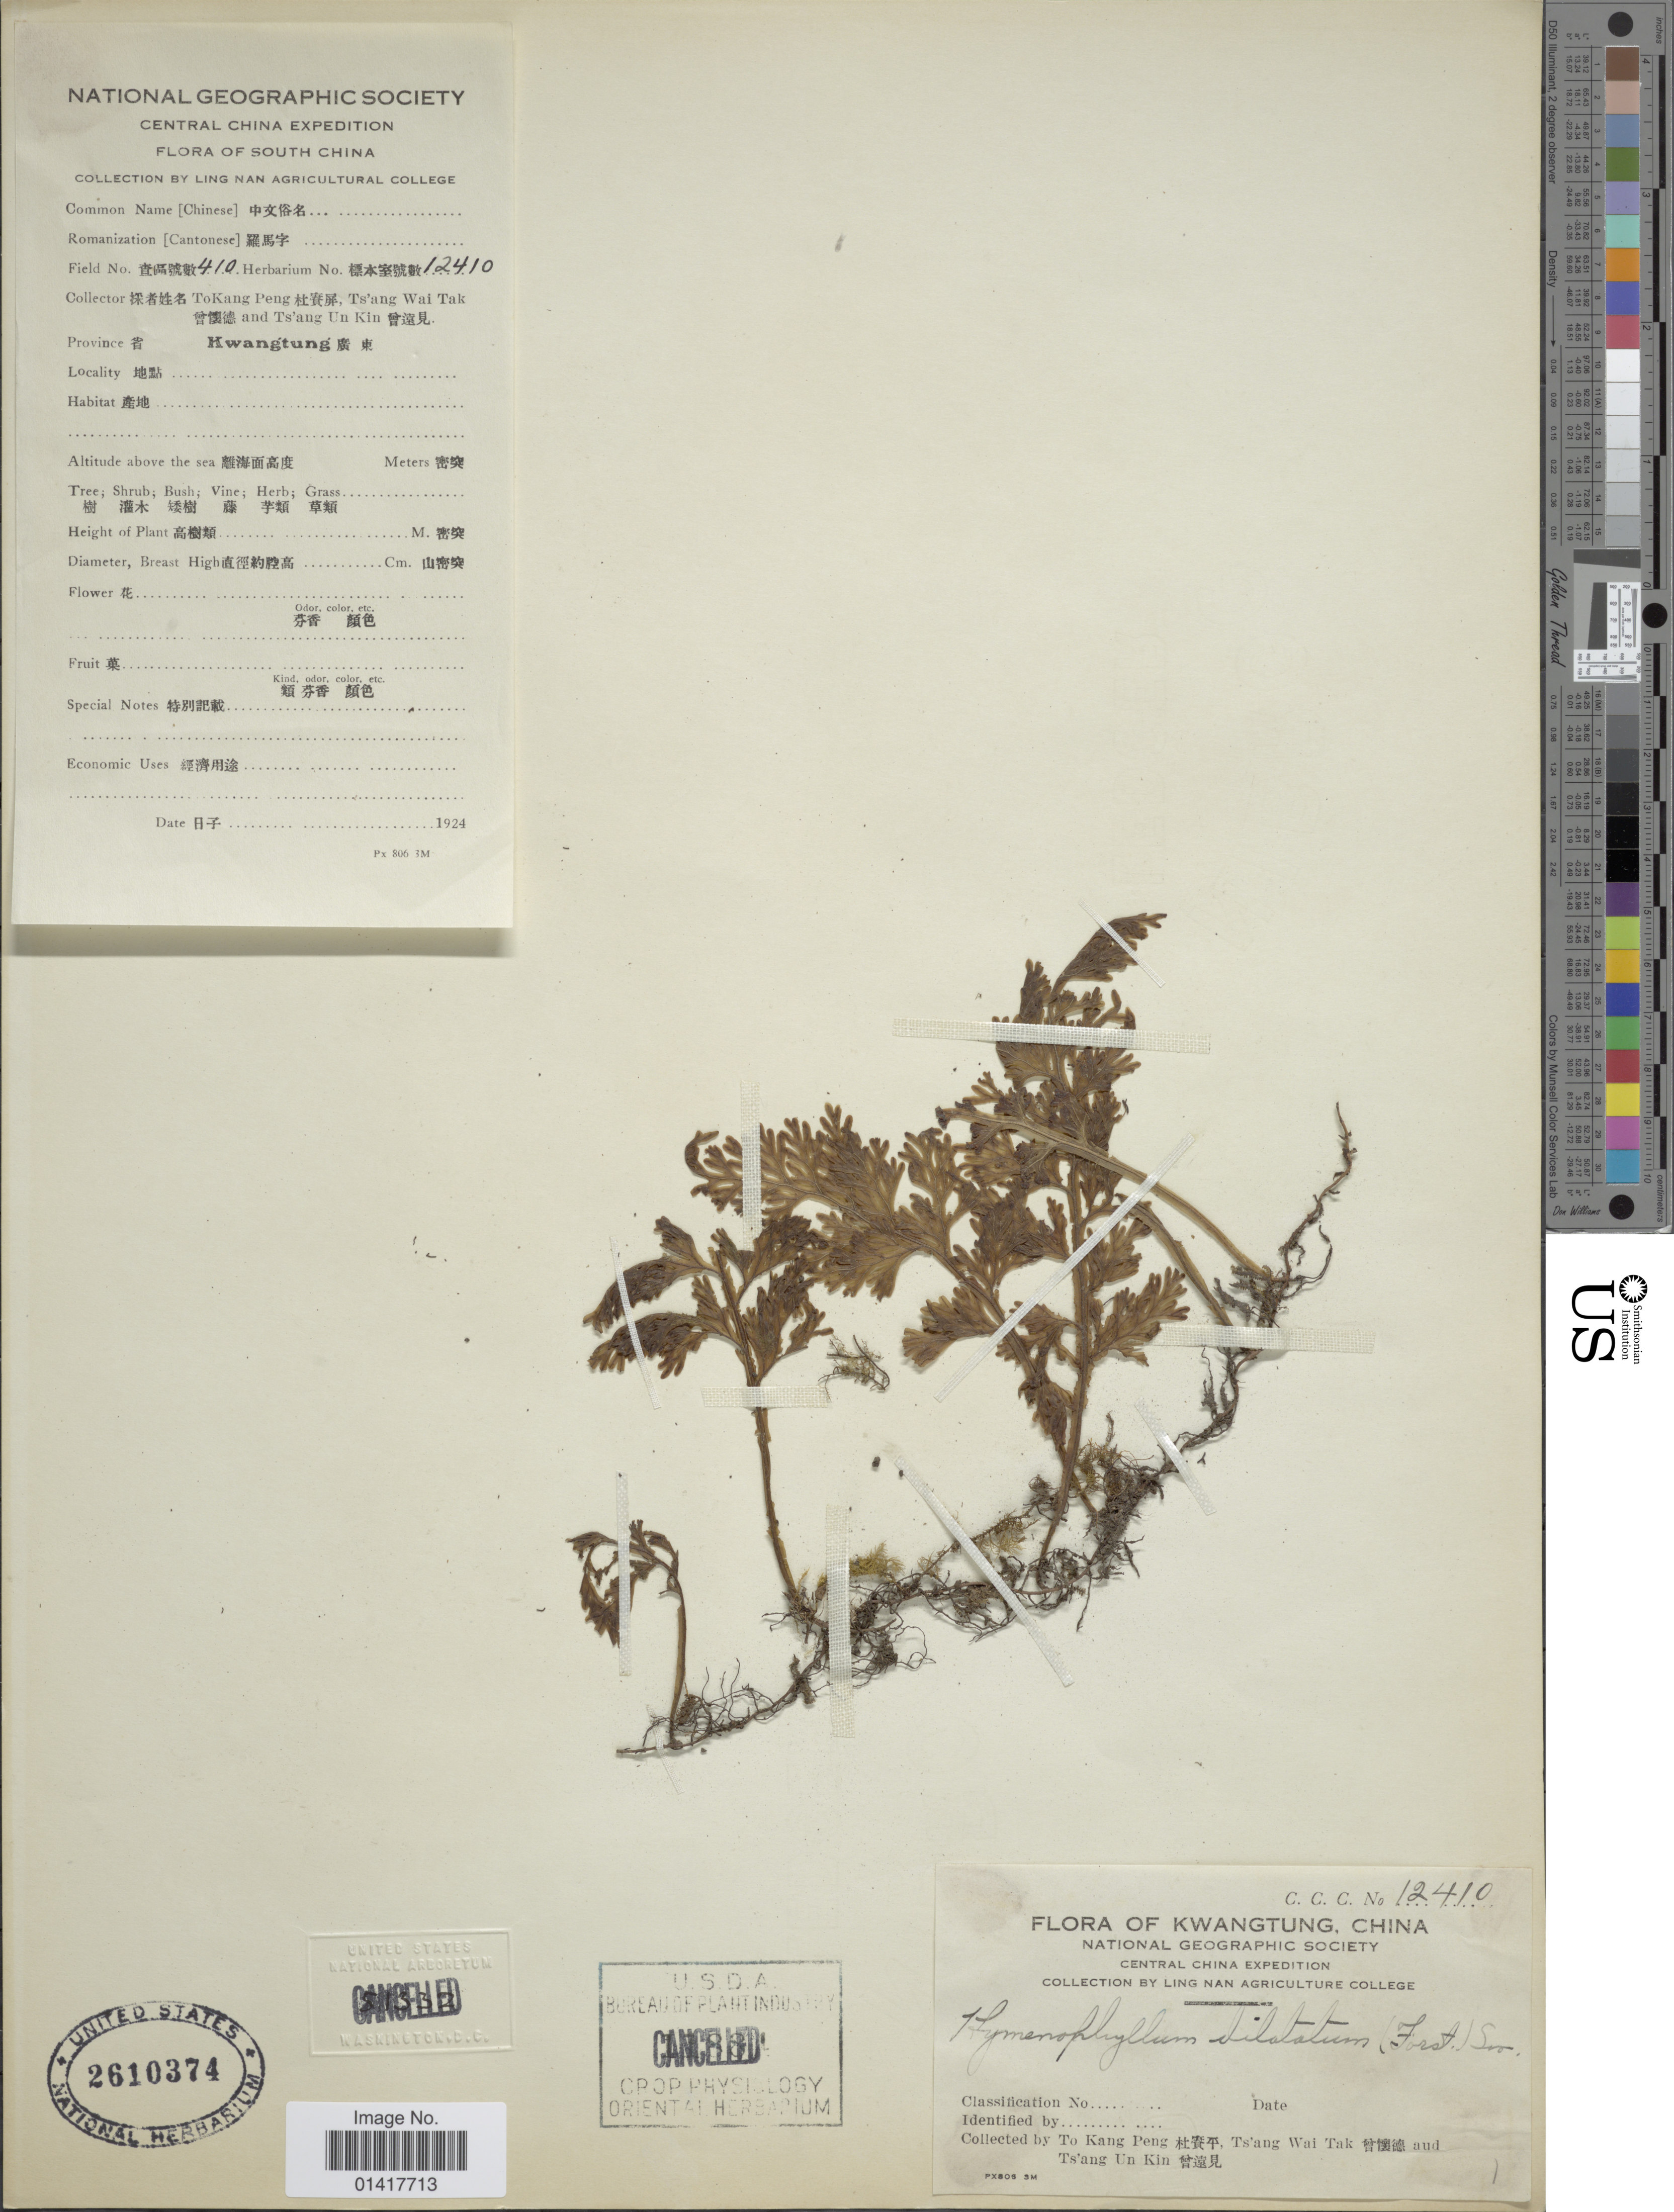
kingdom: Plantae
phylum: Tracheophyta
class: Polypodiopsida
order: Hymenophyllales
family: Hymenophyllaceae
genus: Hymenophyllum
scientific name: Hymenophyllum dilatatum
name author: Sw.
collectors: T. K. Peng, W. T. Tsang & U. K. Tsang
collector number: C.C.C. 12410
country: China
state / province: Guangdong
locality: Kwangtung. South China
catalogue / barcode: US 2610374